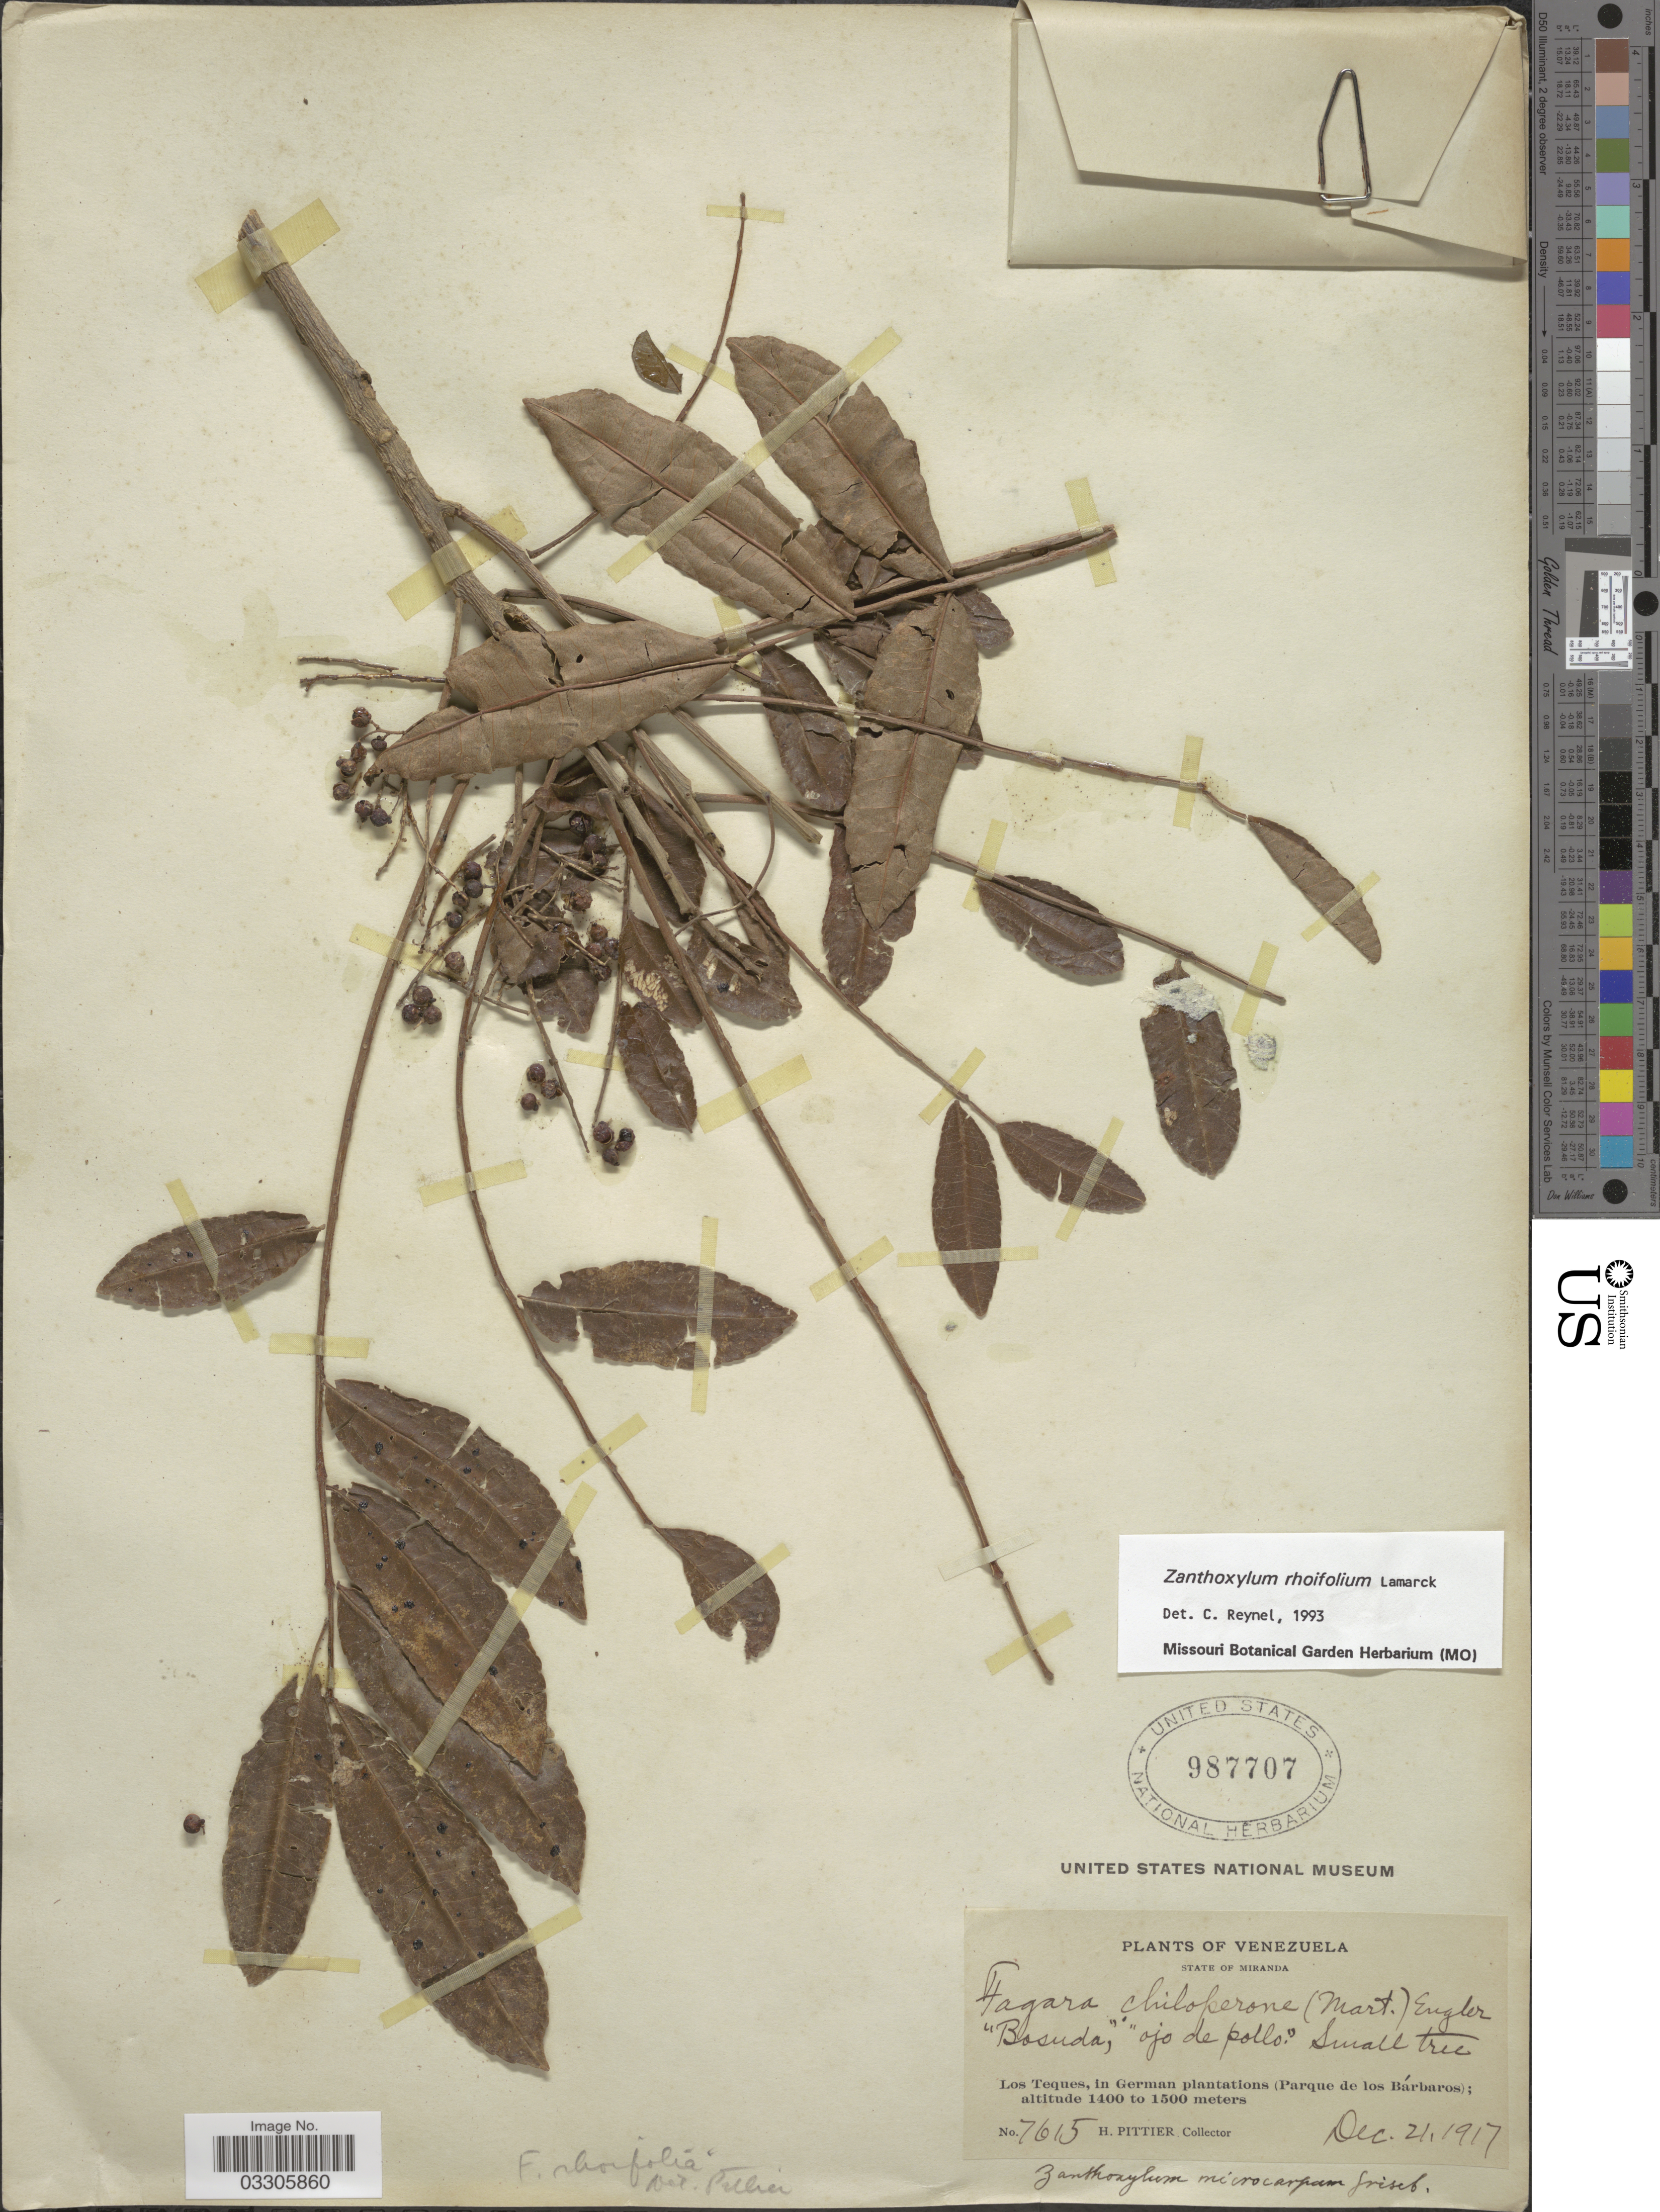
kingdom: Plantae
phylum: Tracheophyta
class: Magnoliopsida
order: Sapindales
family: Rutaceae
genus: Zanthoxylum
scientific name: Zanthoxylum rhoifolium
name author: Lam.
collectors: H. F. Pittier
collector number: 7615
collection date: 1917-12-21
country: Venezuela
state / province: Miranda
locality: Los Teques, in German plantations (Parque de los Bárbados).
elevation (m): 1400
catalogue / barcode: US 987707